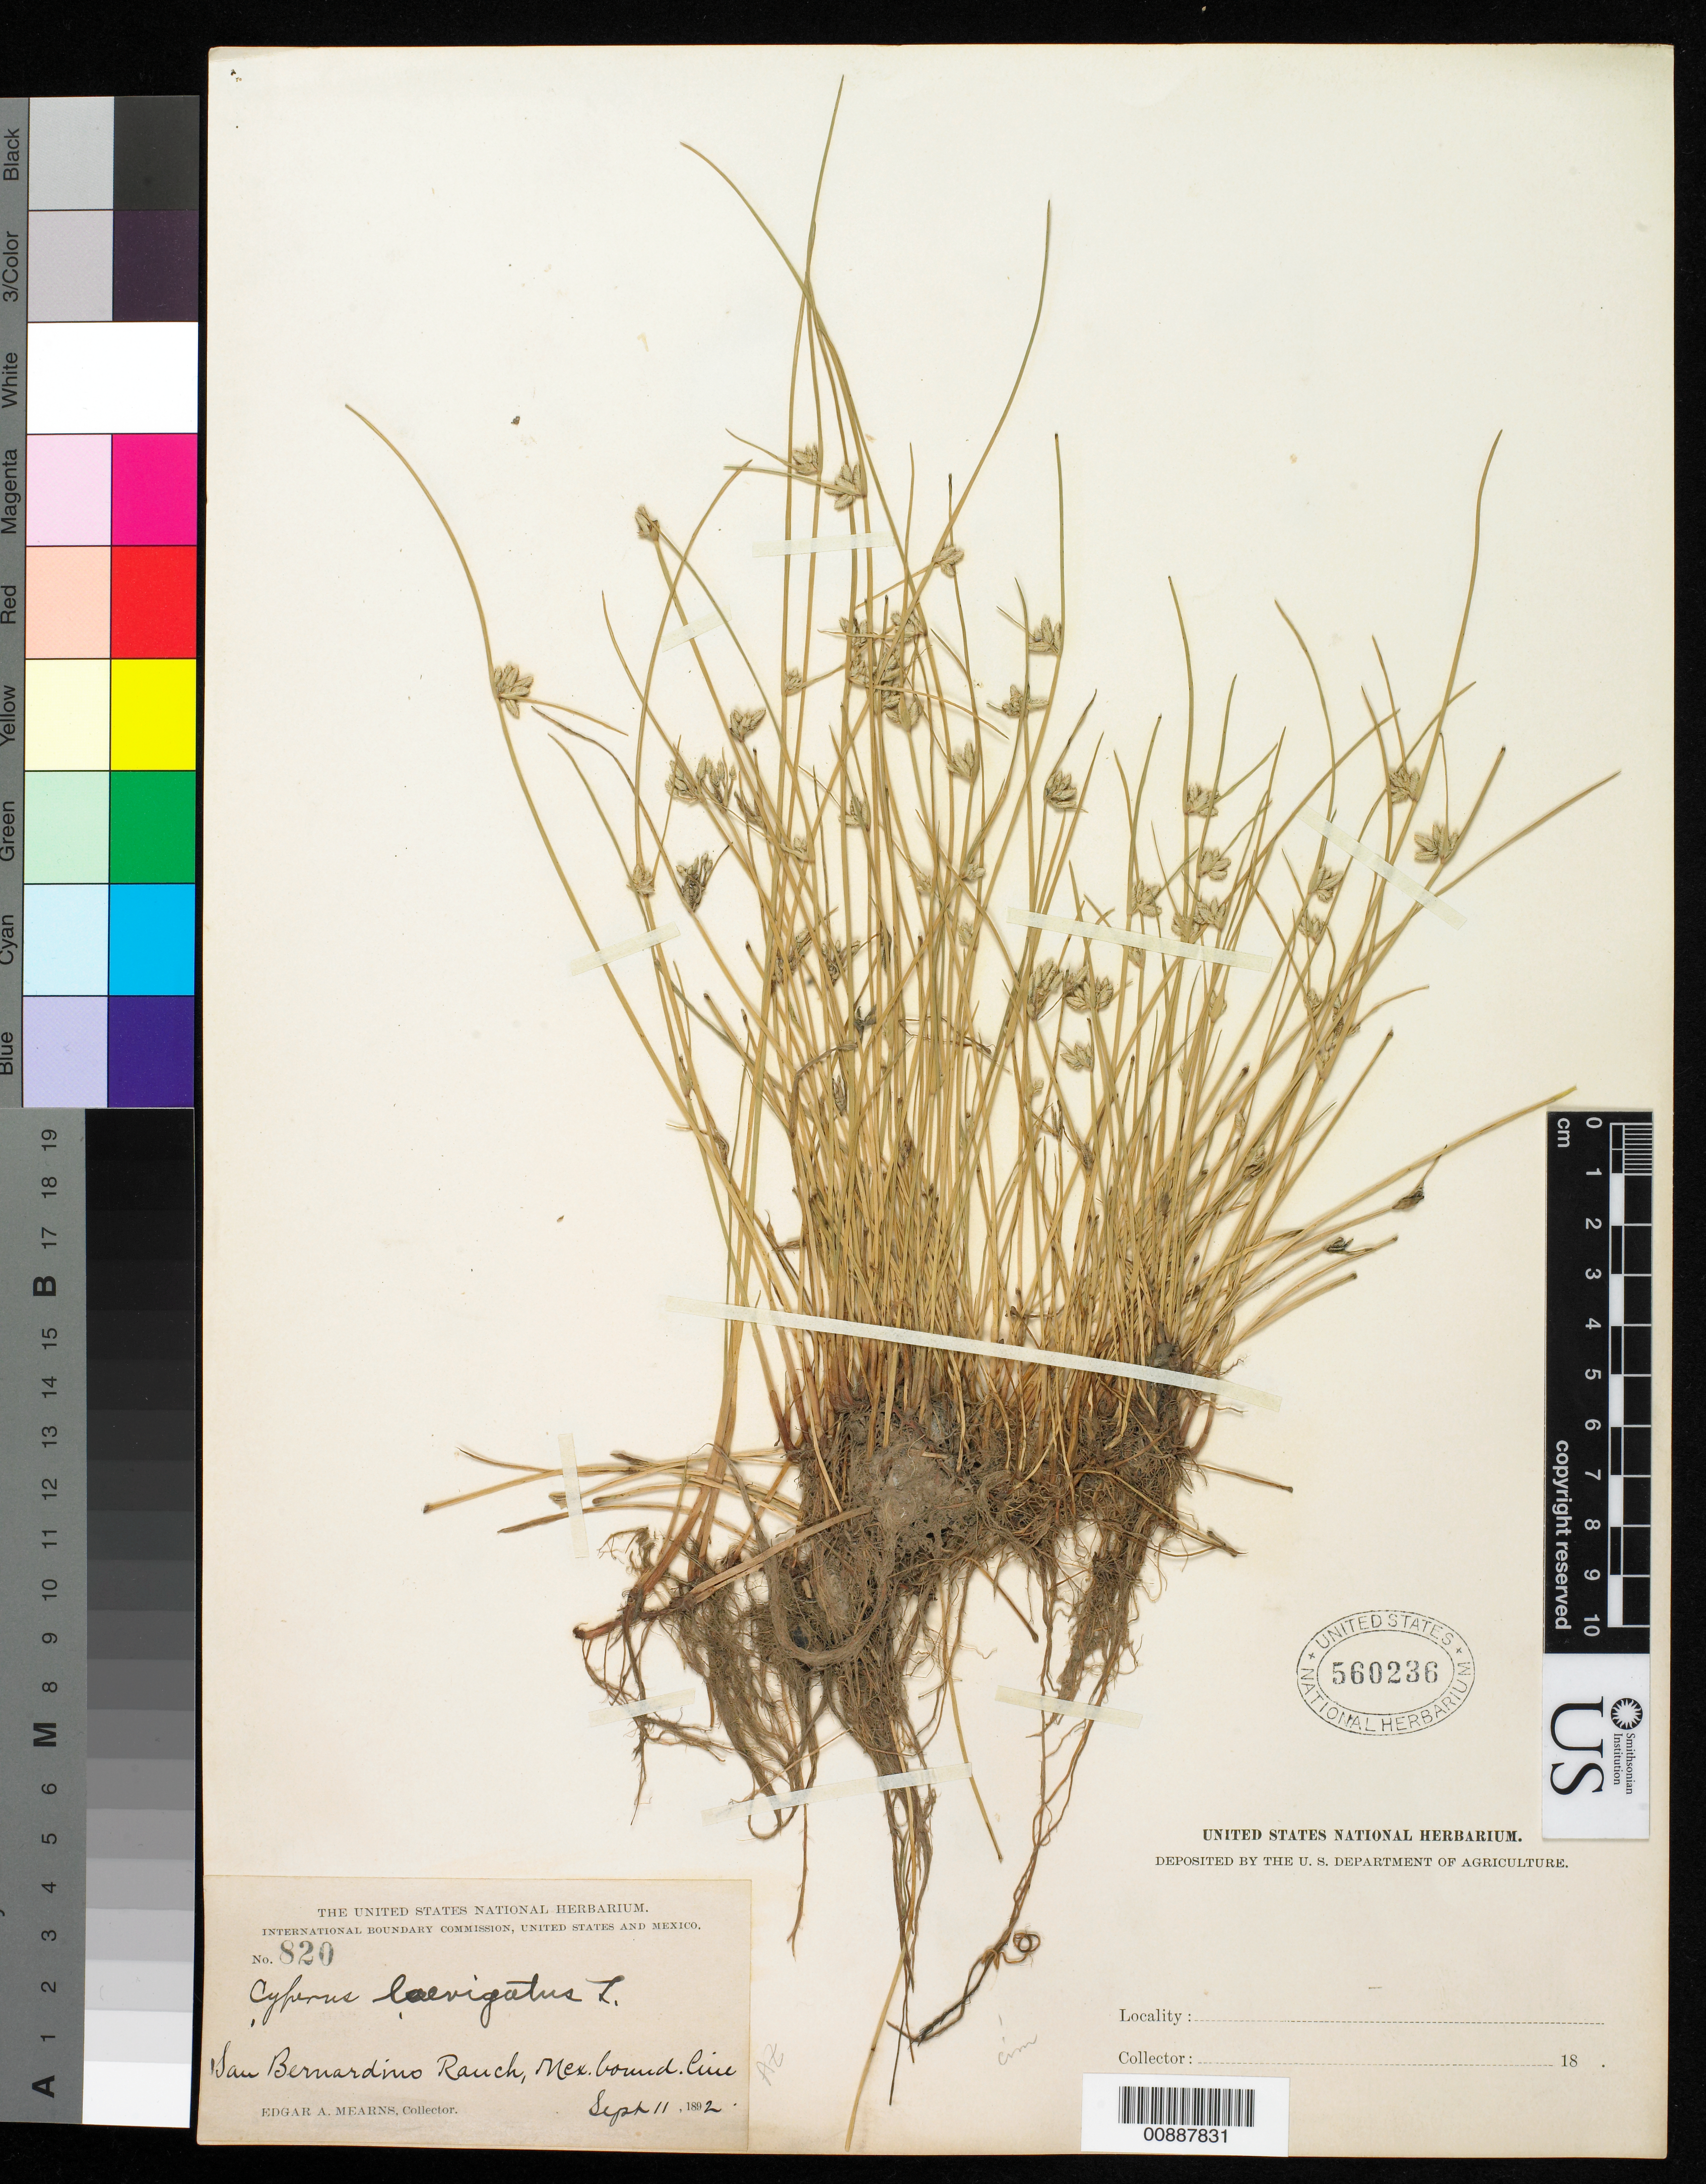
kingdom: Plantae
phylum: Tracheophyta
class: Liliopsida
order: Poales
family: Cyperaceae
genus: Cyperus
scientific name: Cyperus laevigatus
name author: L.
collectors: E. A. Mearns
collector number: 820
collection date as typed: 11 Sep 1892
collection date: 1892-09-11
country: United States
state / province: Arizona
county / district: Cochise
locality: San Bernardino Ranch, Mexican Boundary Line.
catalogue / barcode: US 560236